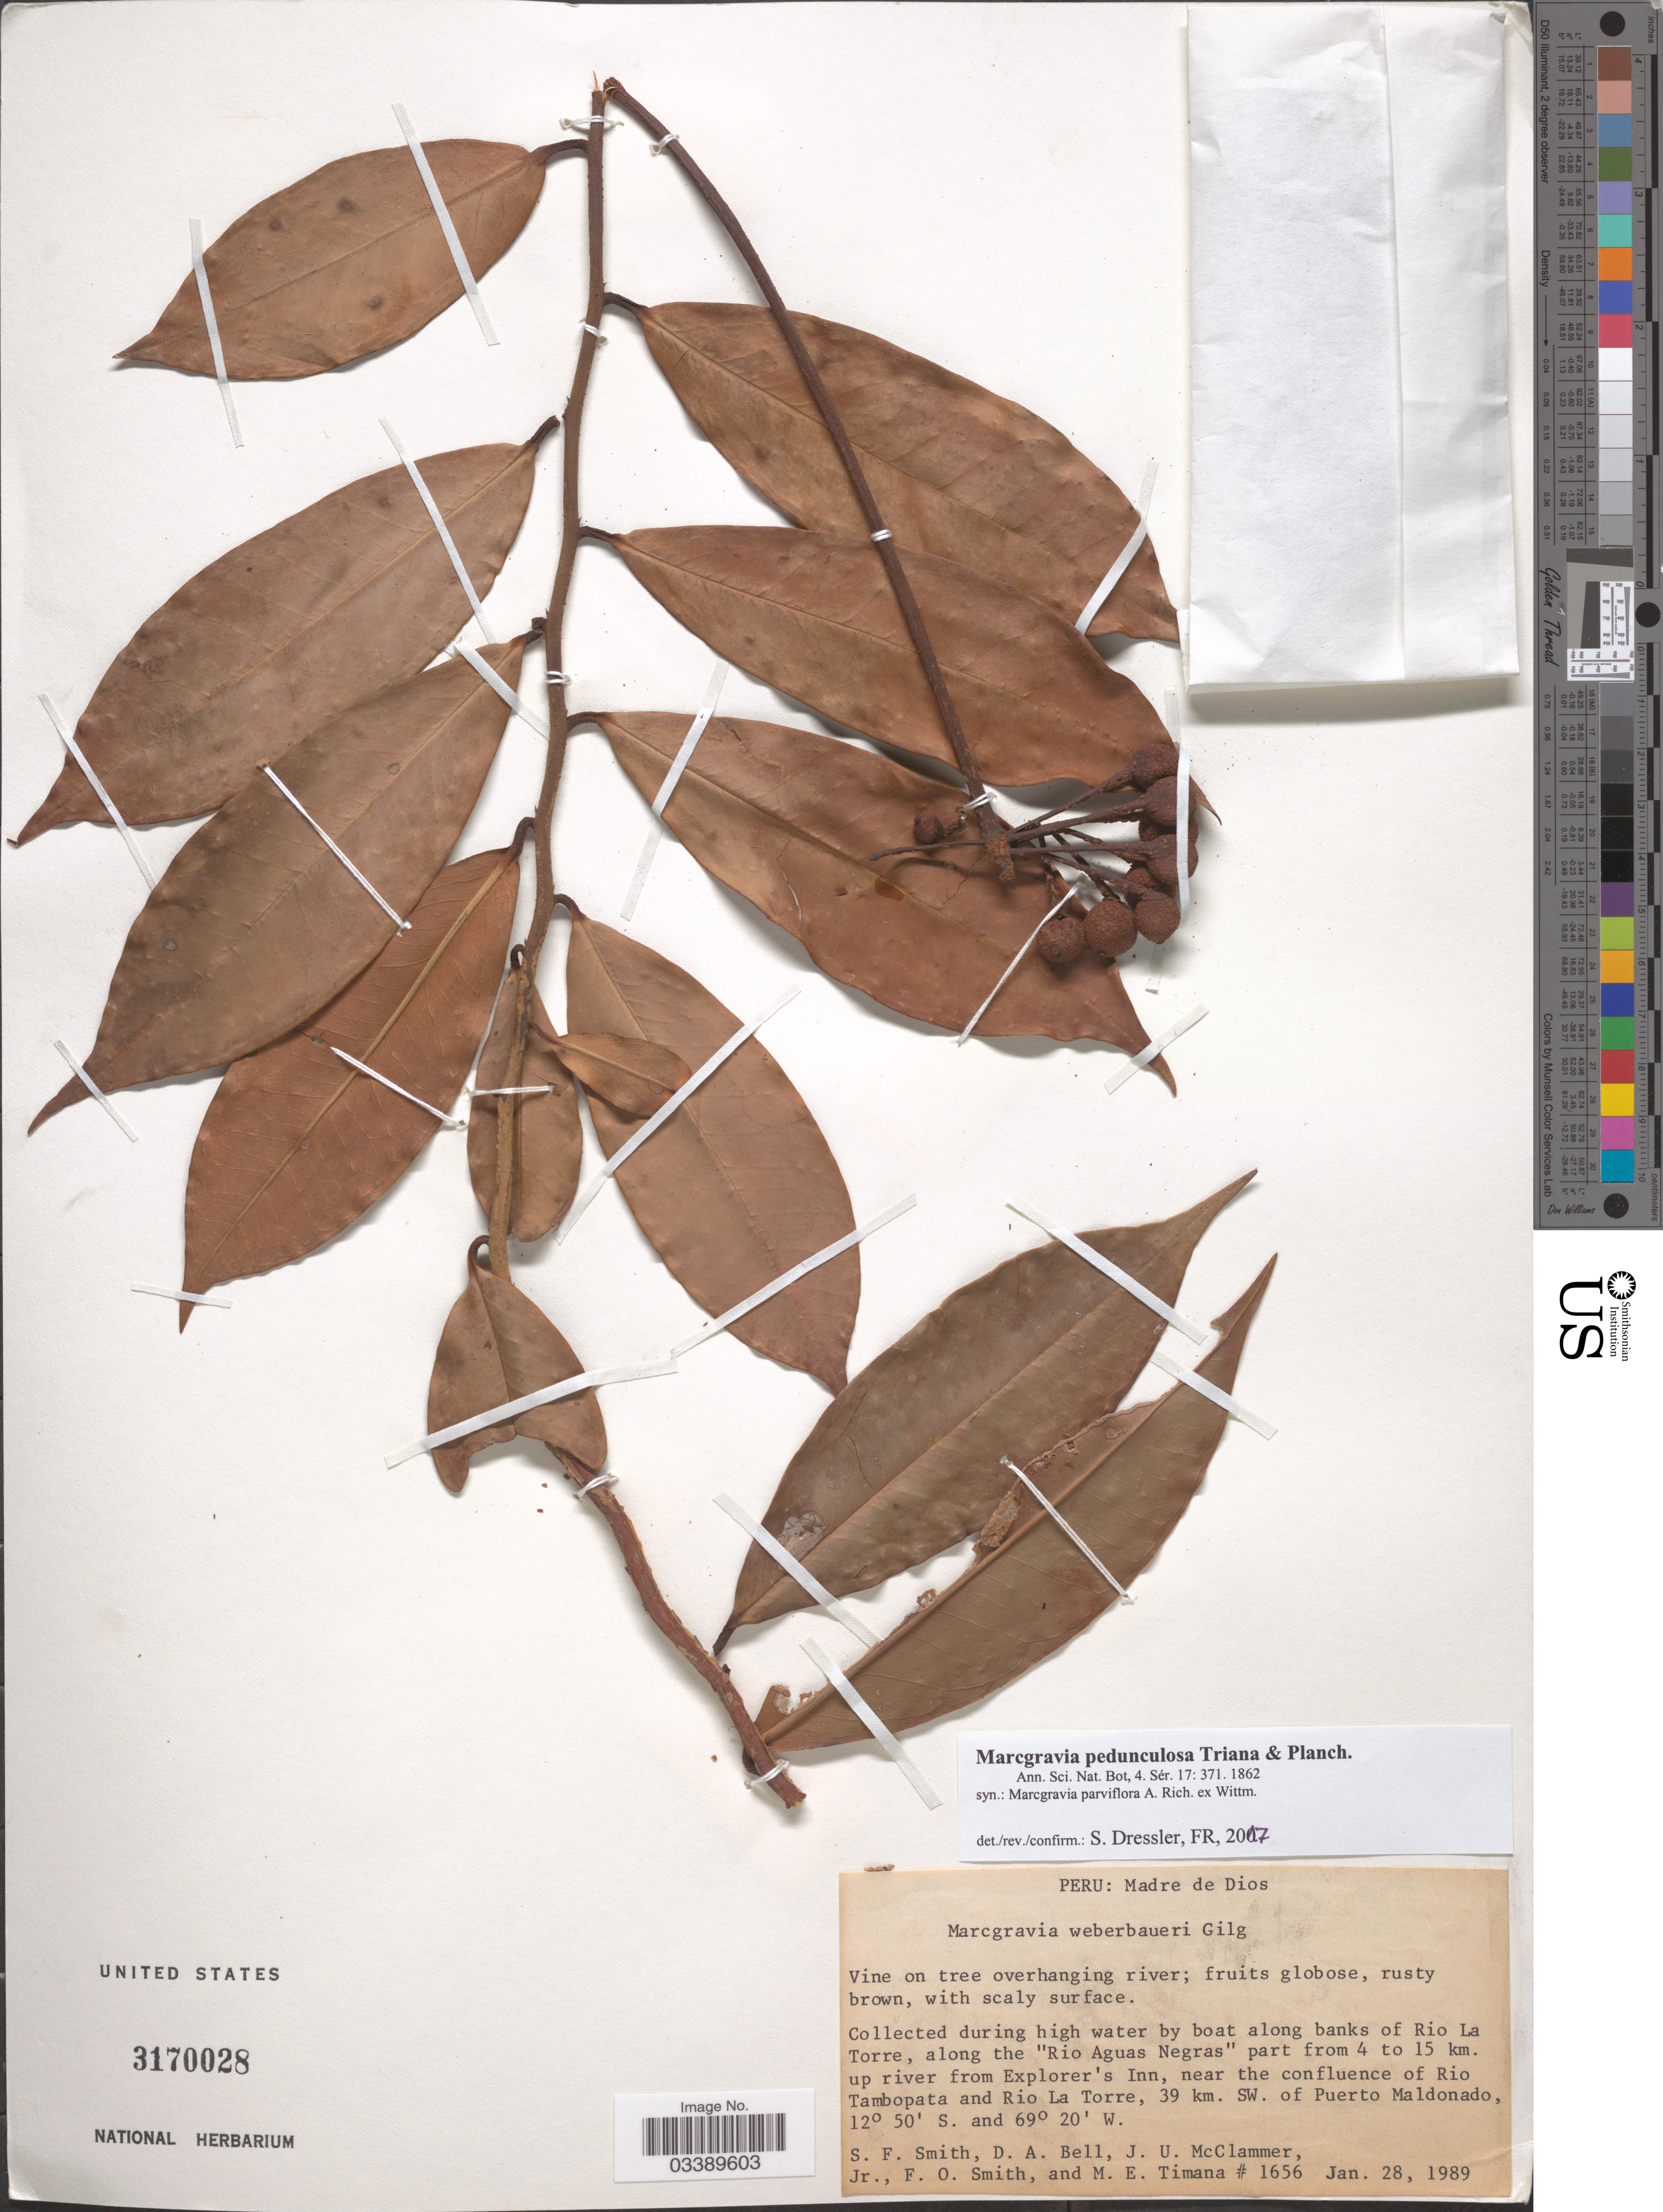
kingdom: Plantae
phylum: Tracheophyta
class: Magnoliopsida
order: Ericales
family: Marcgraviaceae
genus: Marcgravia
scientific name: Marcgravia pedunculosa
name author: Triana & Planch.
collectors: S.F. Smith, D. A. Bell, J. McClammer Jr. & F. Smith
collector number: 1656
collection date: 1989-01-28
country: Peru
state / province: Madre de Dios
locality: Along banks of Rio La Torre, along the "Rio Aguas Negras" part from 4 to 15 km. up river from Explorer's Inn, near the confluence of Rio Tambopata and Rio La Torre, 39 km. SW. of Puerto Maldonado.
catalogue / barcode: US 3170028